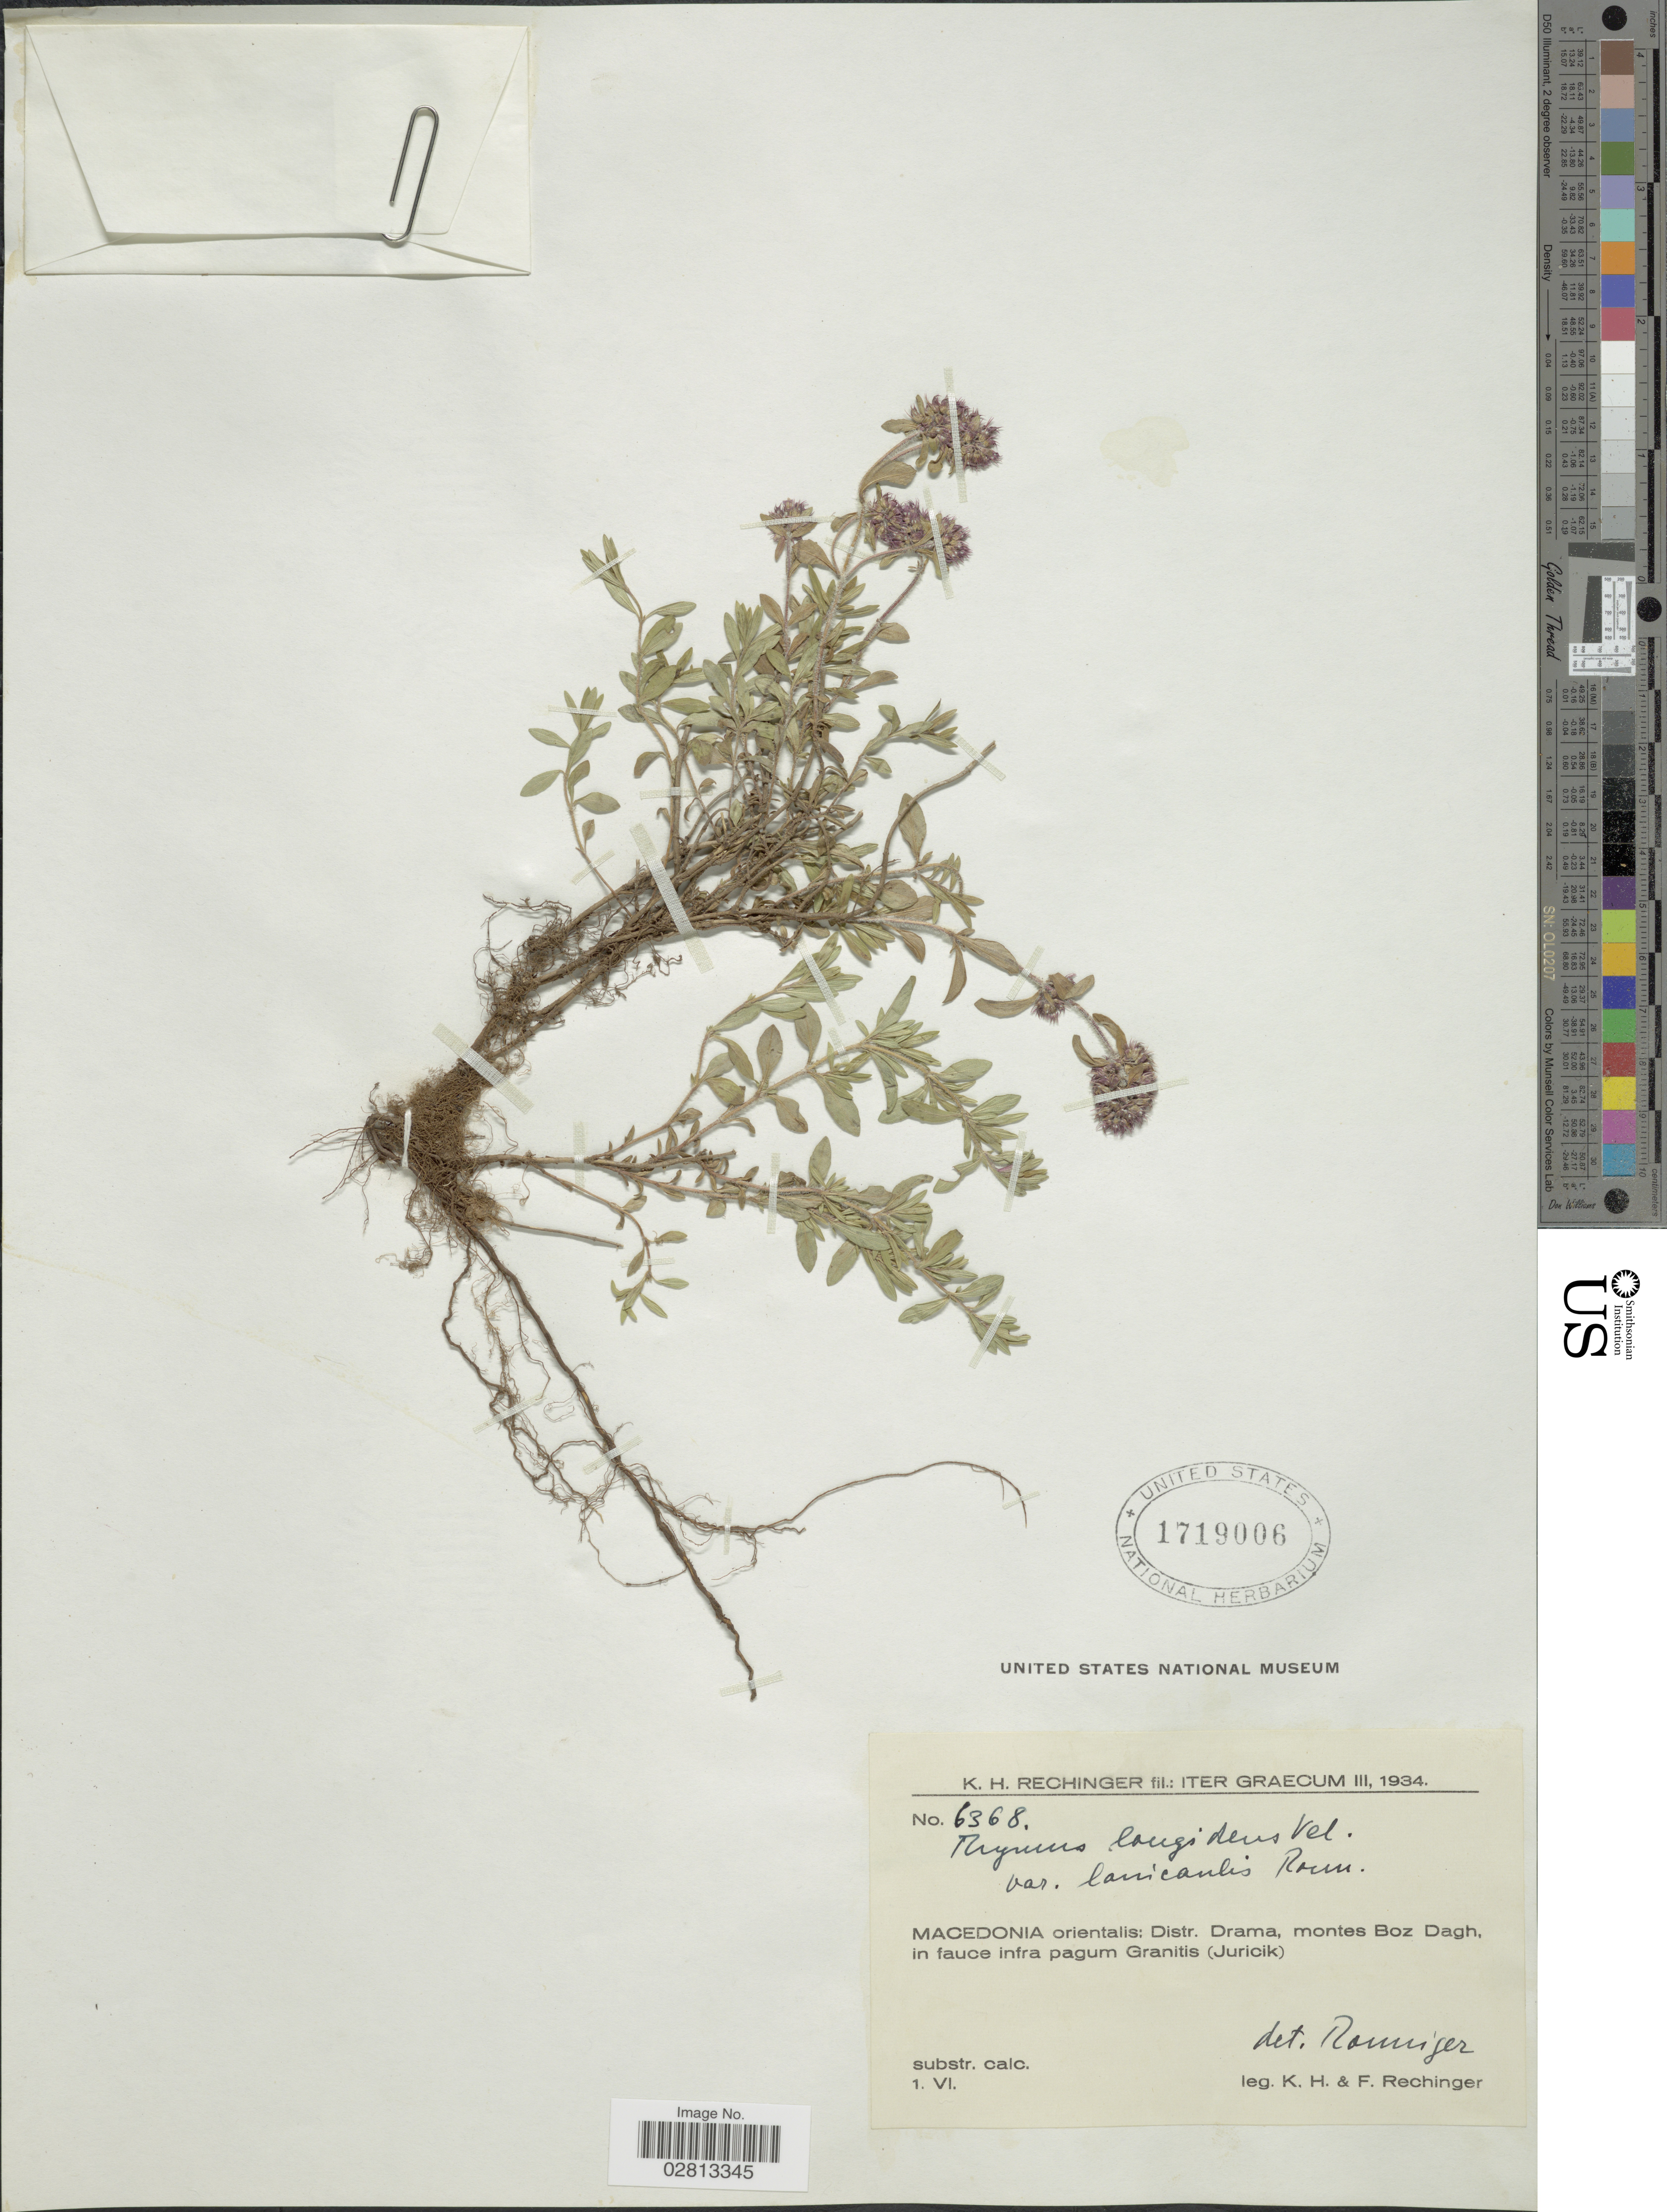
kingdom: Plantae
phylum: Tracheophyta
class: Magnoliopsida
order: Lamiales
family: Lamiaceae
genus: Thymus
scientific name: Thymus longidens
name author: (Velen.) Velen.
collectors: K. H. Rechinger & F. Rechinger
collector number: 6368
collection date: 1934-06-01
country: Greece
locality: Graecum. Macedonia orientalis; Distr. Drama, montes Boz Dagh in fauce infra pagum Granitis (Juricik).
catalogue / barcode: US 1719006